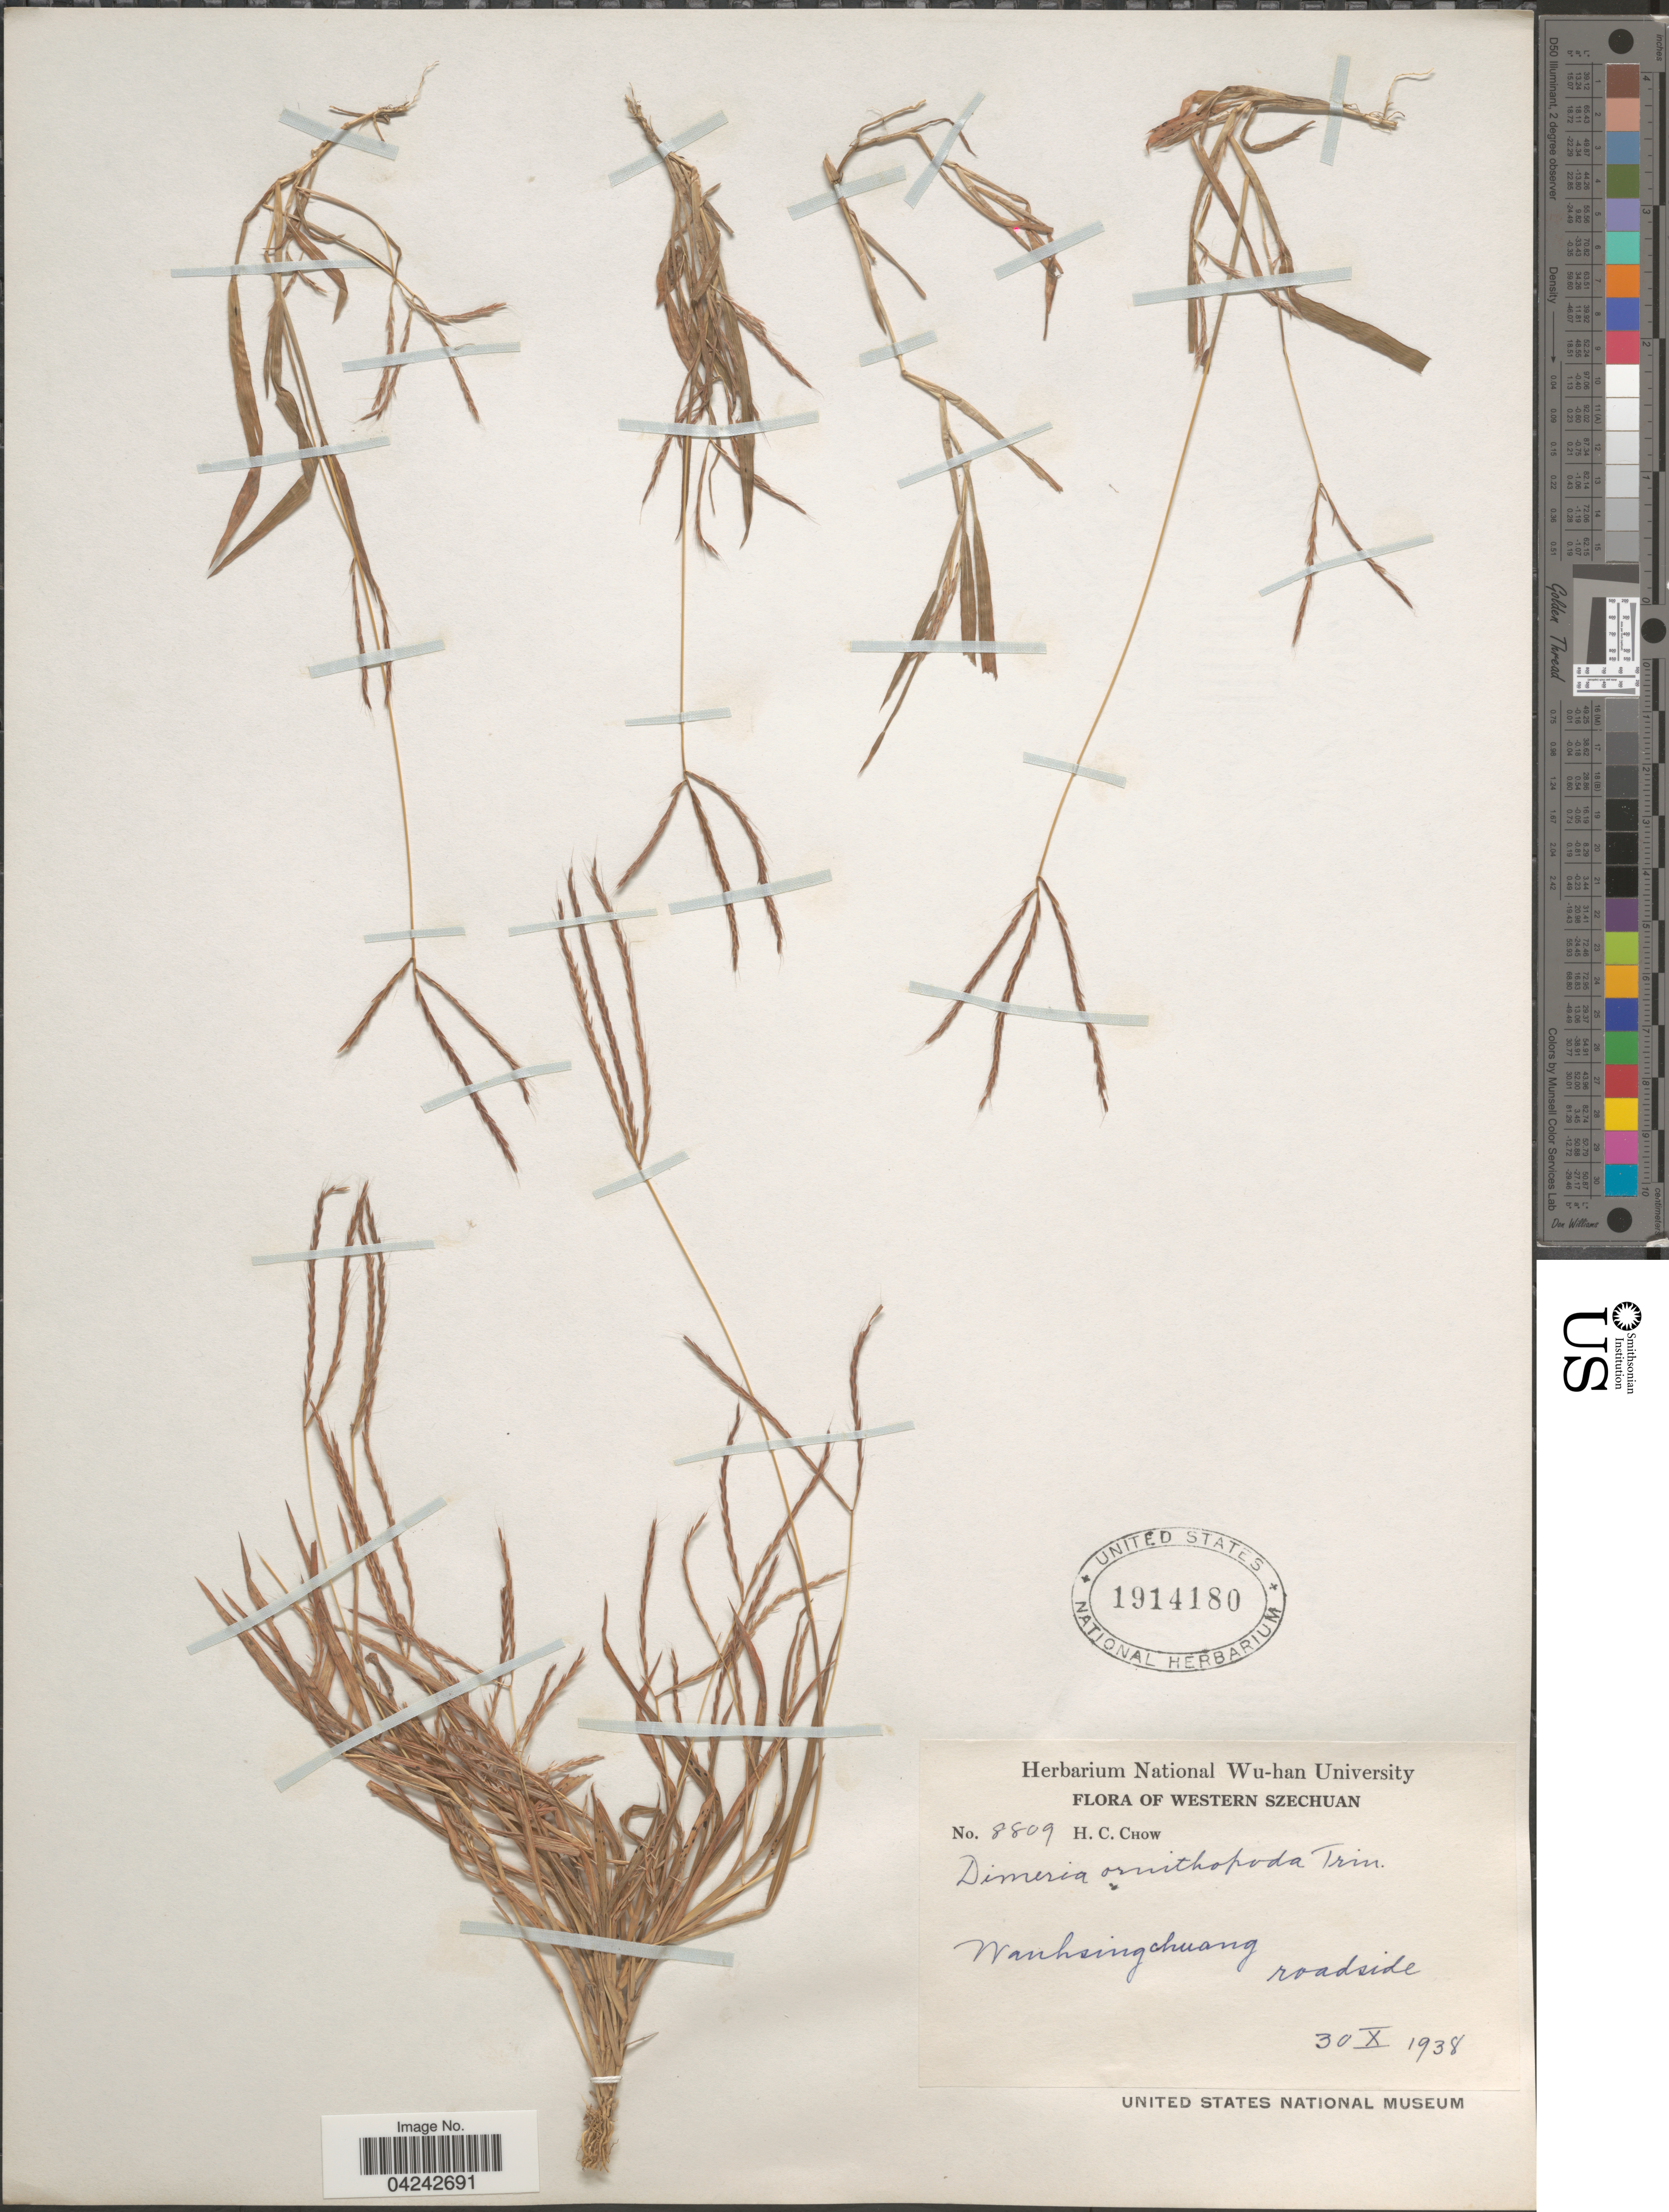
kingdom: Plantae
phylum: Tracheophyta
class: Liliopsida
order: Poales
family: Poaceae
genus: Dimeria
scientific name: Dimeria ornithopoda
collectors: H. Chow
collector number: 8809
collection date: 1938-10-30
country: China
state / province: Sichuan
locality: Western Szechuan. Wanhsingchuang. Roadside.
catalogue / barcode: US 1914180